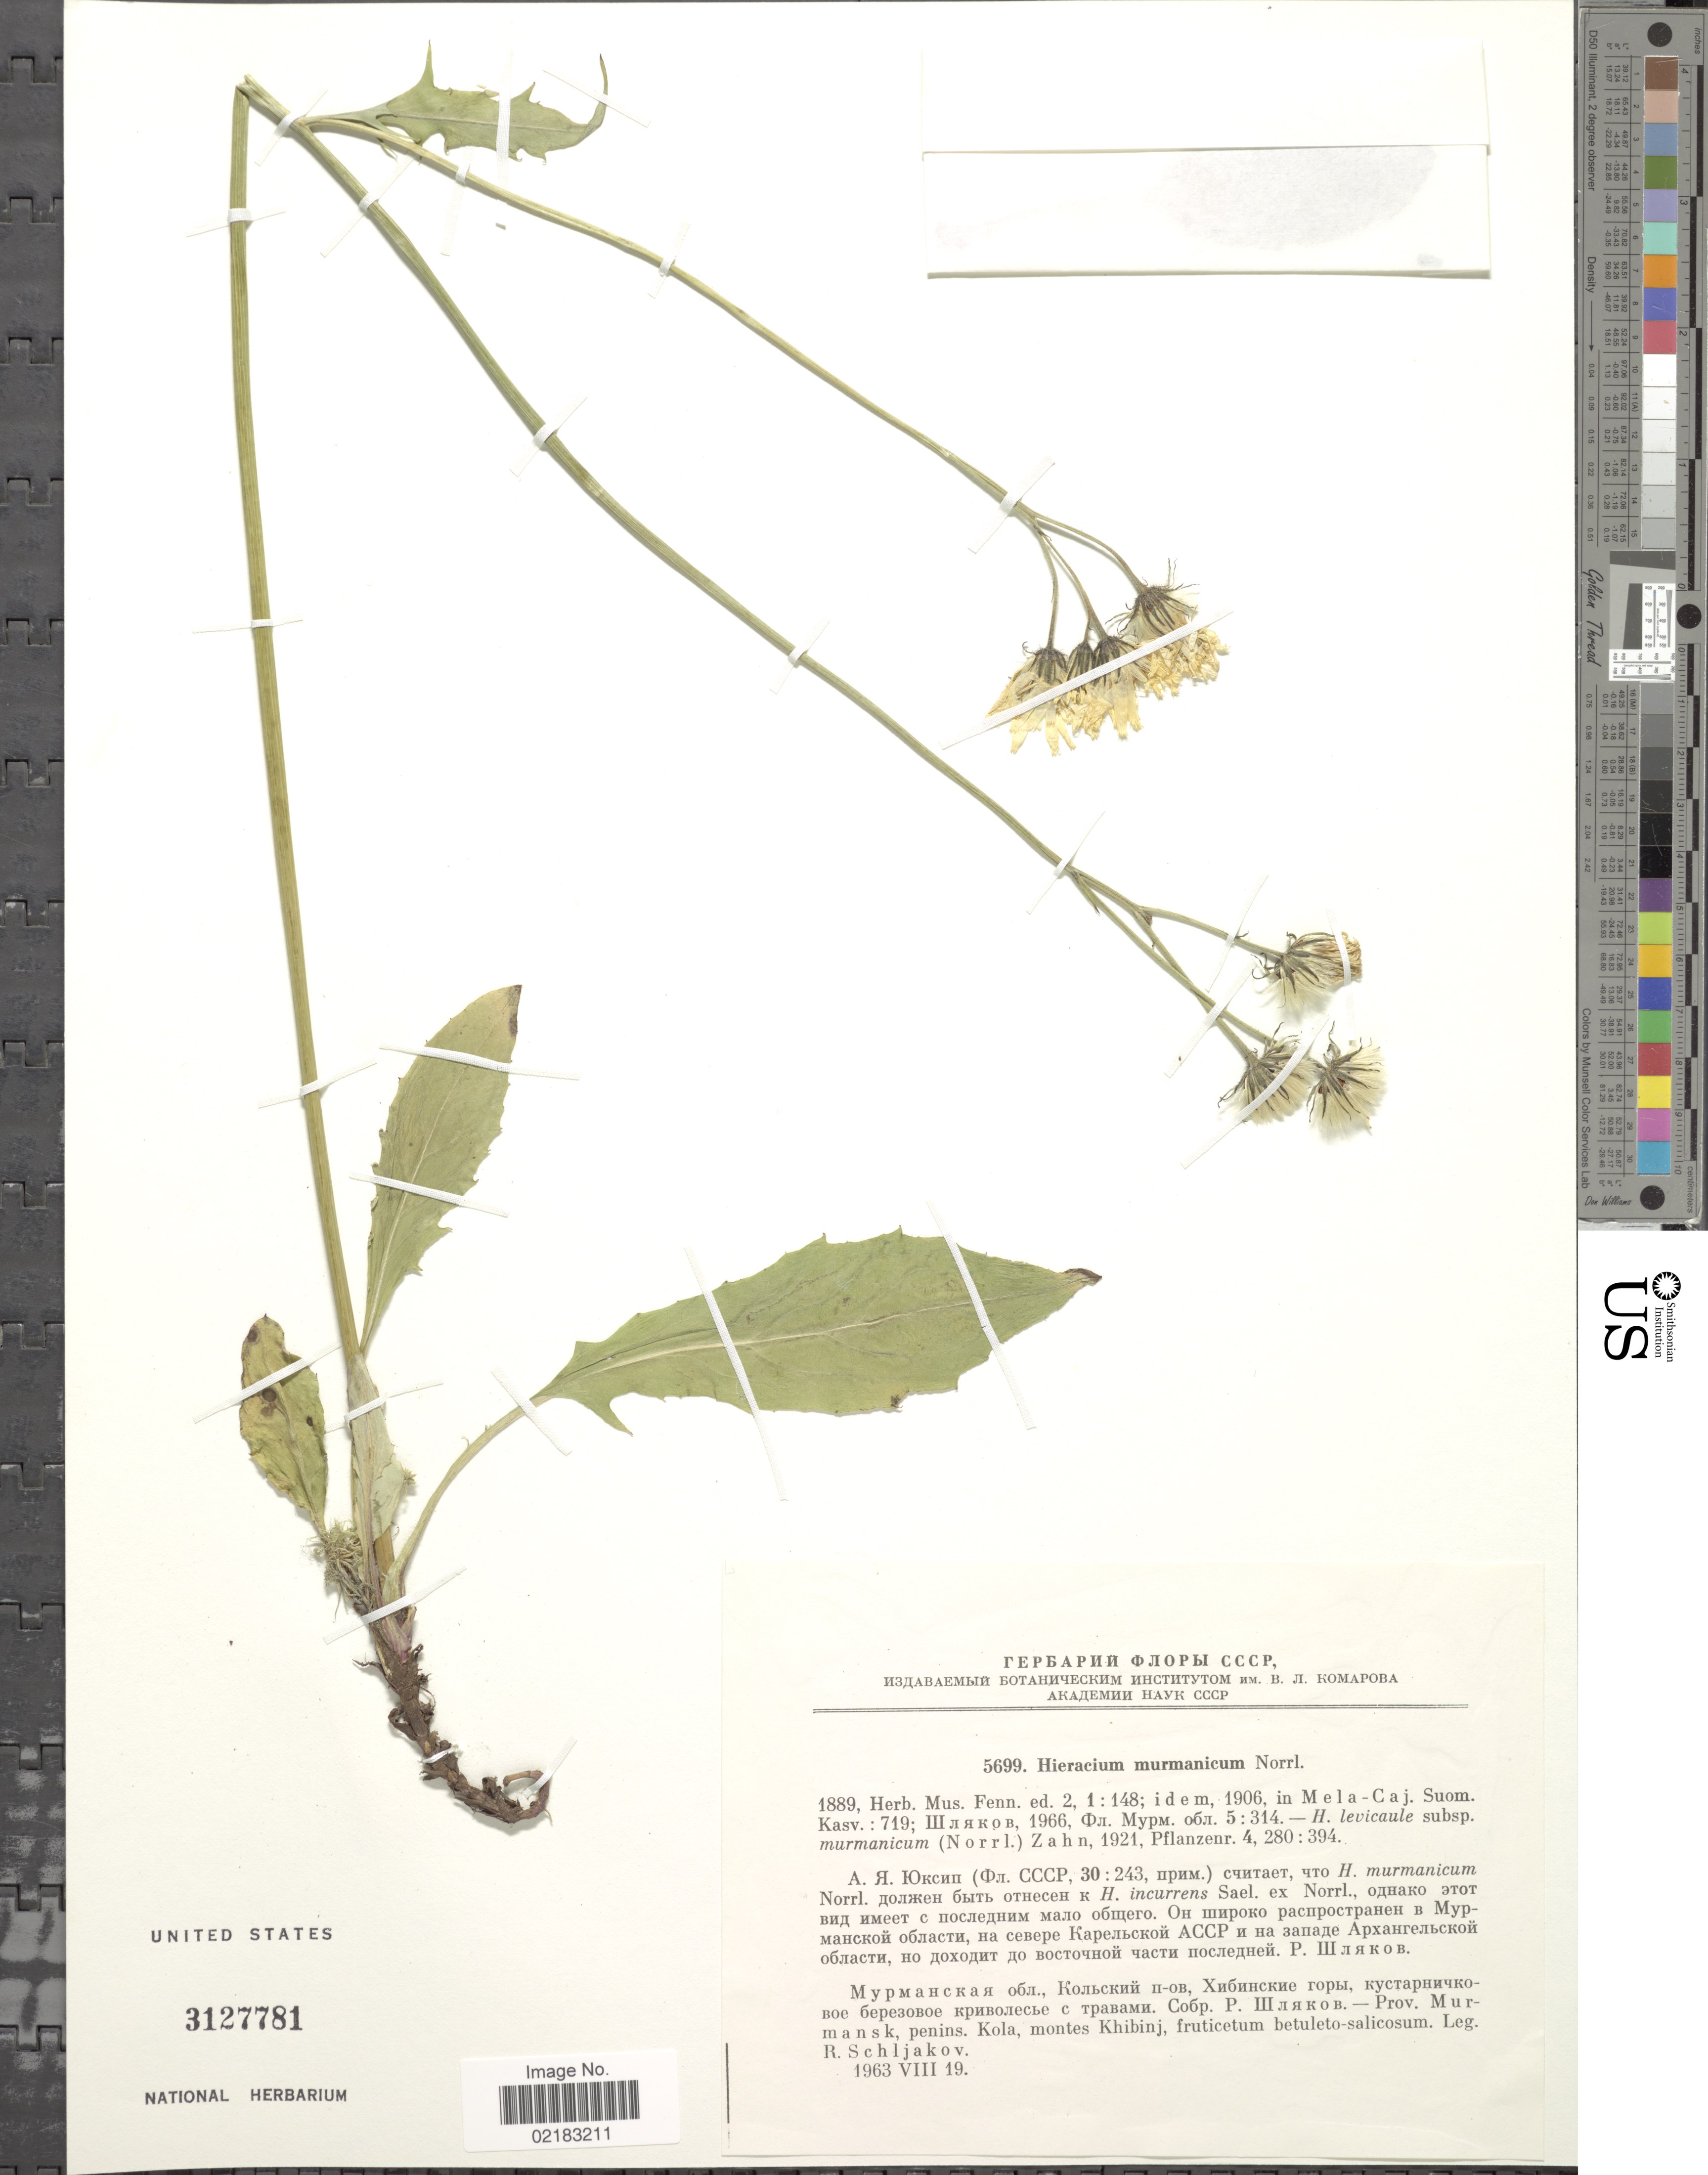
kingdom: Plantae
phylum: Tracheophyta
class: Magnoliopsida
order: Asterales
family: Asteraceae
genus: Hieracium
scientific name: Hieracium murmanicum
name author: (Norrlin) Norrlin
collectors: R. Schljakov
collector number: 5699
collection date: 1963-08-19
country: Russian Federation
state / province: Murmansk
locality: Prov. Murmansk, penins. Kola, Montes Khibinj, Fruticetum betuleto- saicosum.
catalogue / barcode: US 3127781